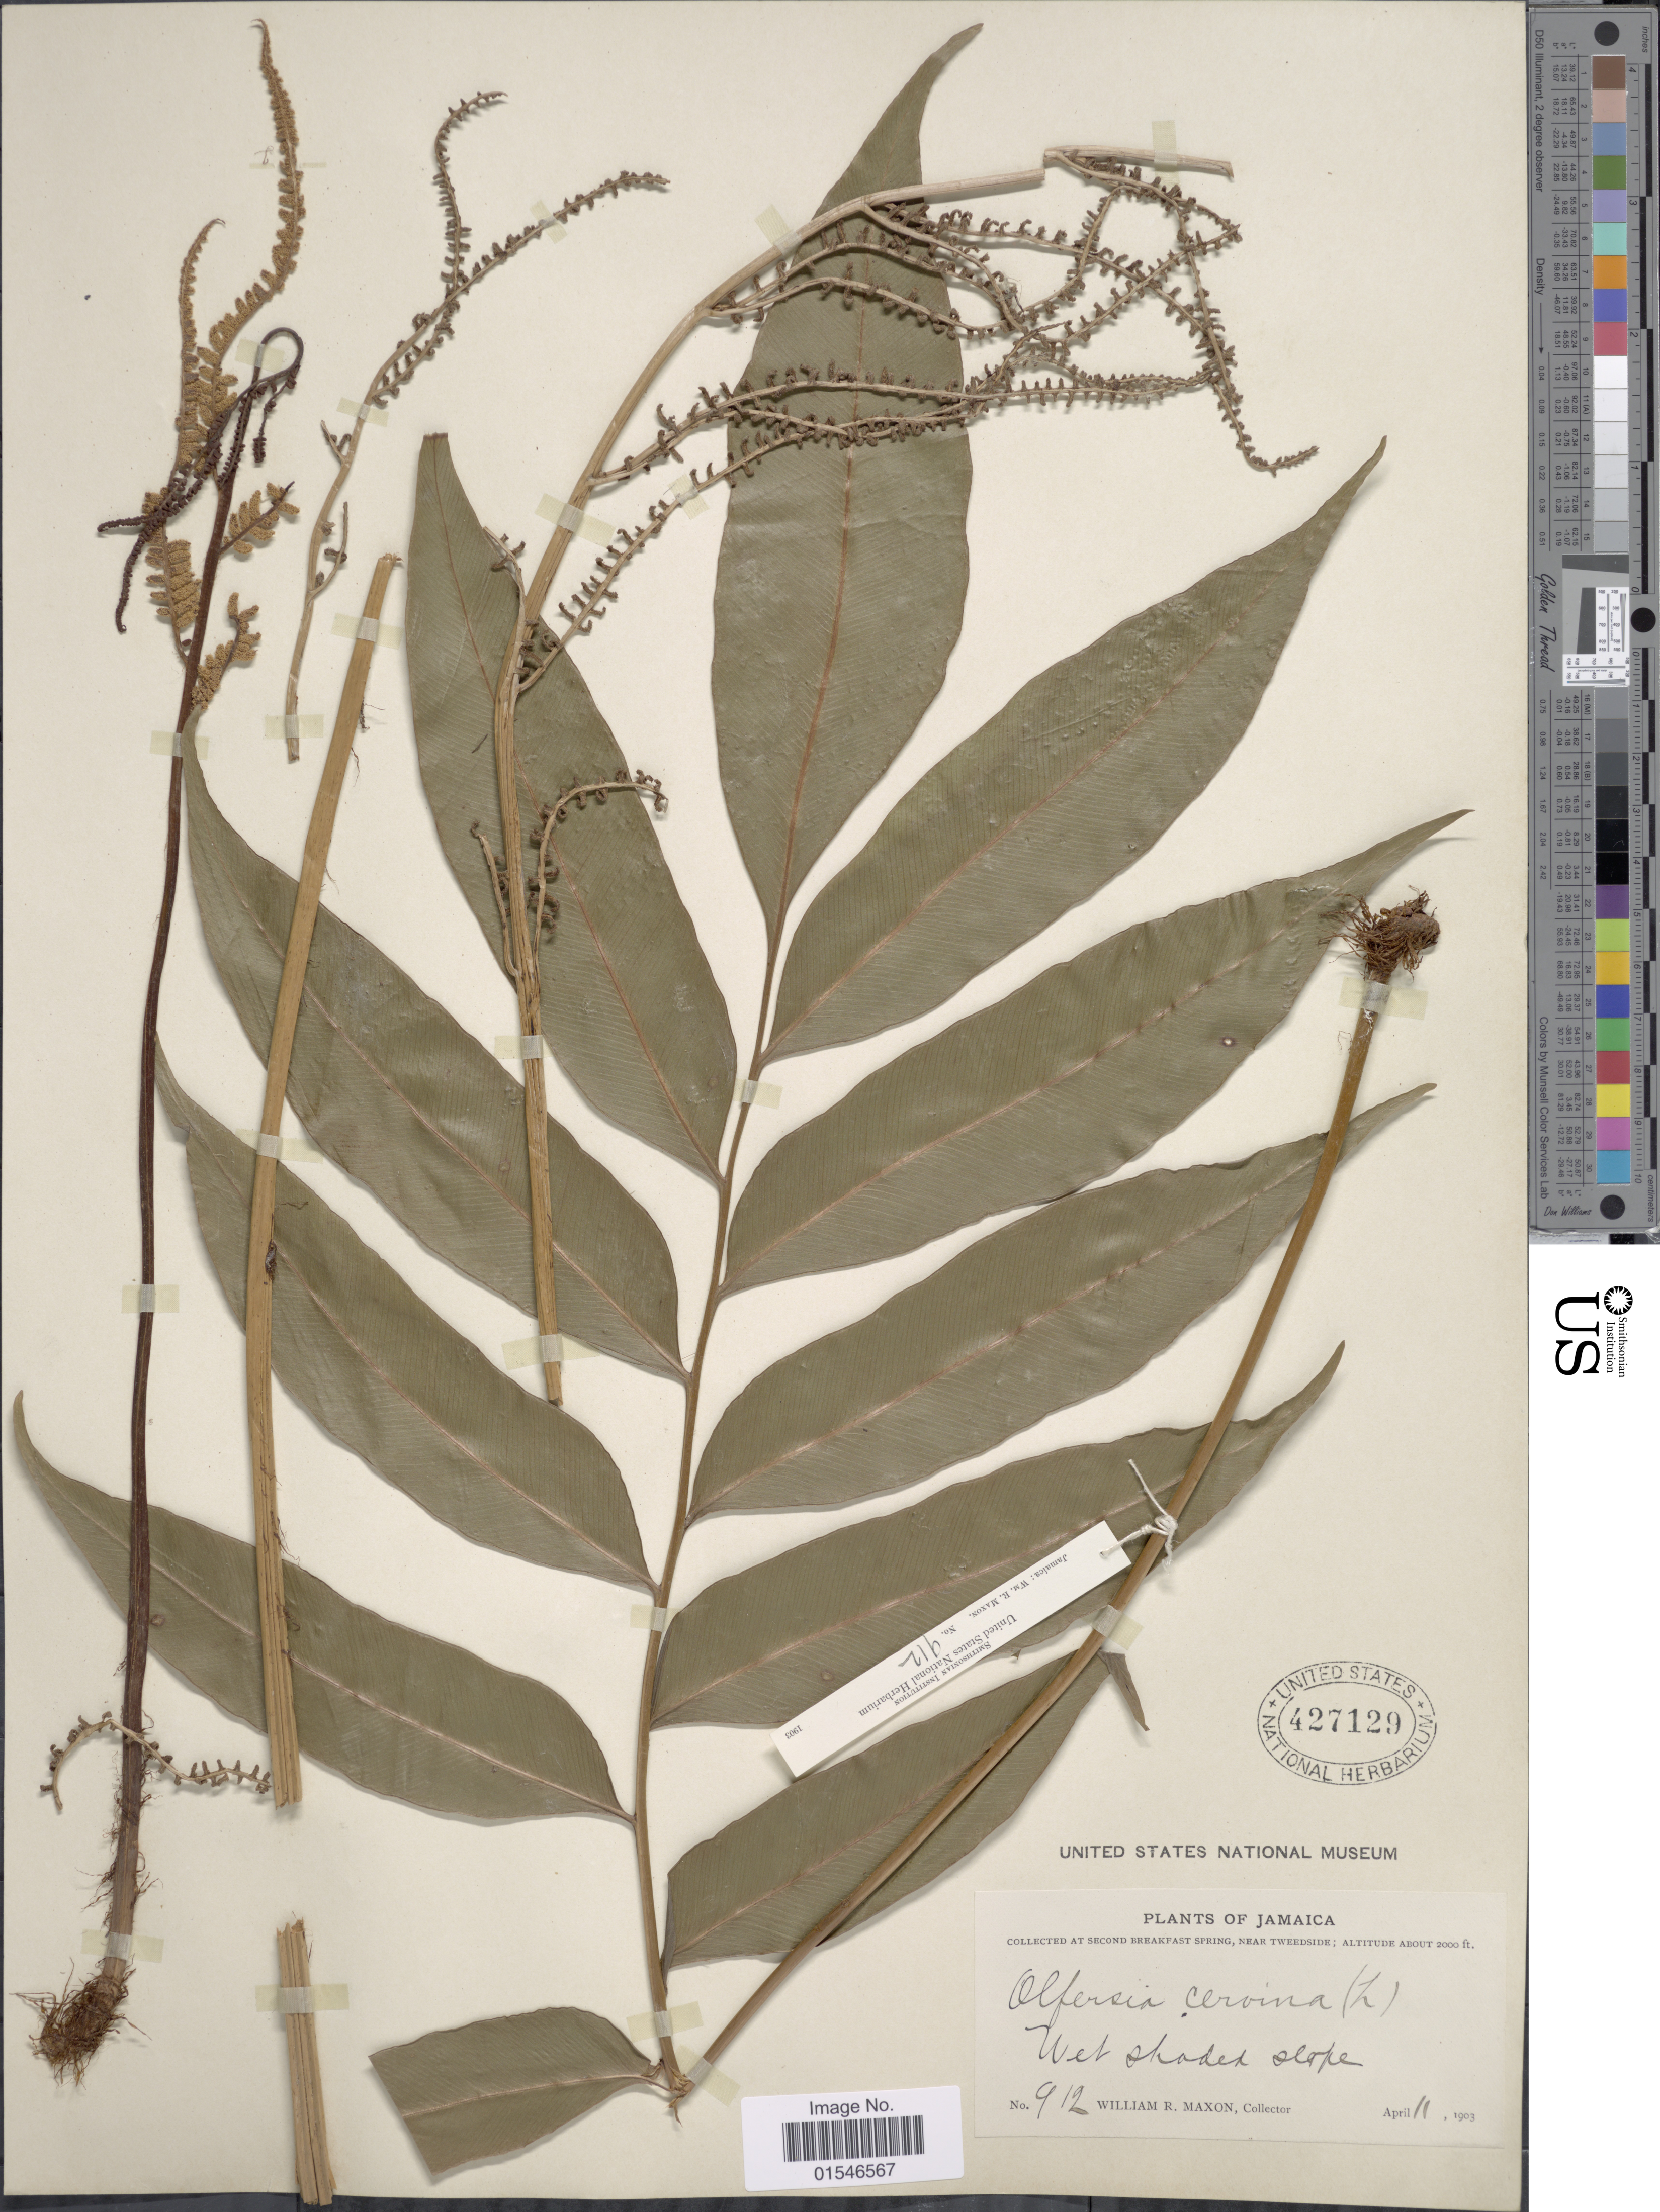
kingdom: Plantae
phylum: Tracheophyta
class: Polypodiopsida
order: Polypodiales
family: Dryopteridaceae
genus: Olfersia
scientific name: Olfersia cervina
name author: (L.) Kunze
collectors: W. R. Maxon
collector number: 912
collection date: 1903-04-11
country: Jamaica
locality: Second Breakfast Spring, near Tweedside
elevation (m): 610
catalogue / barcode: US 427129